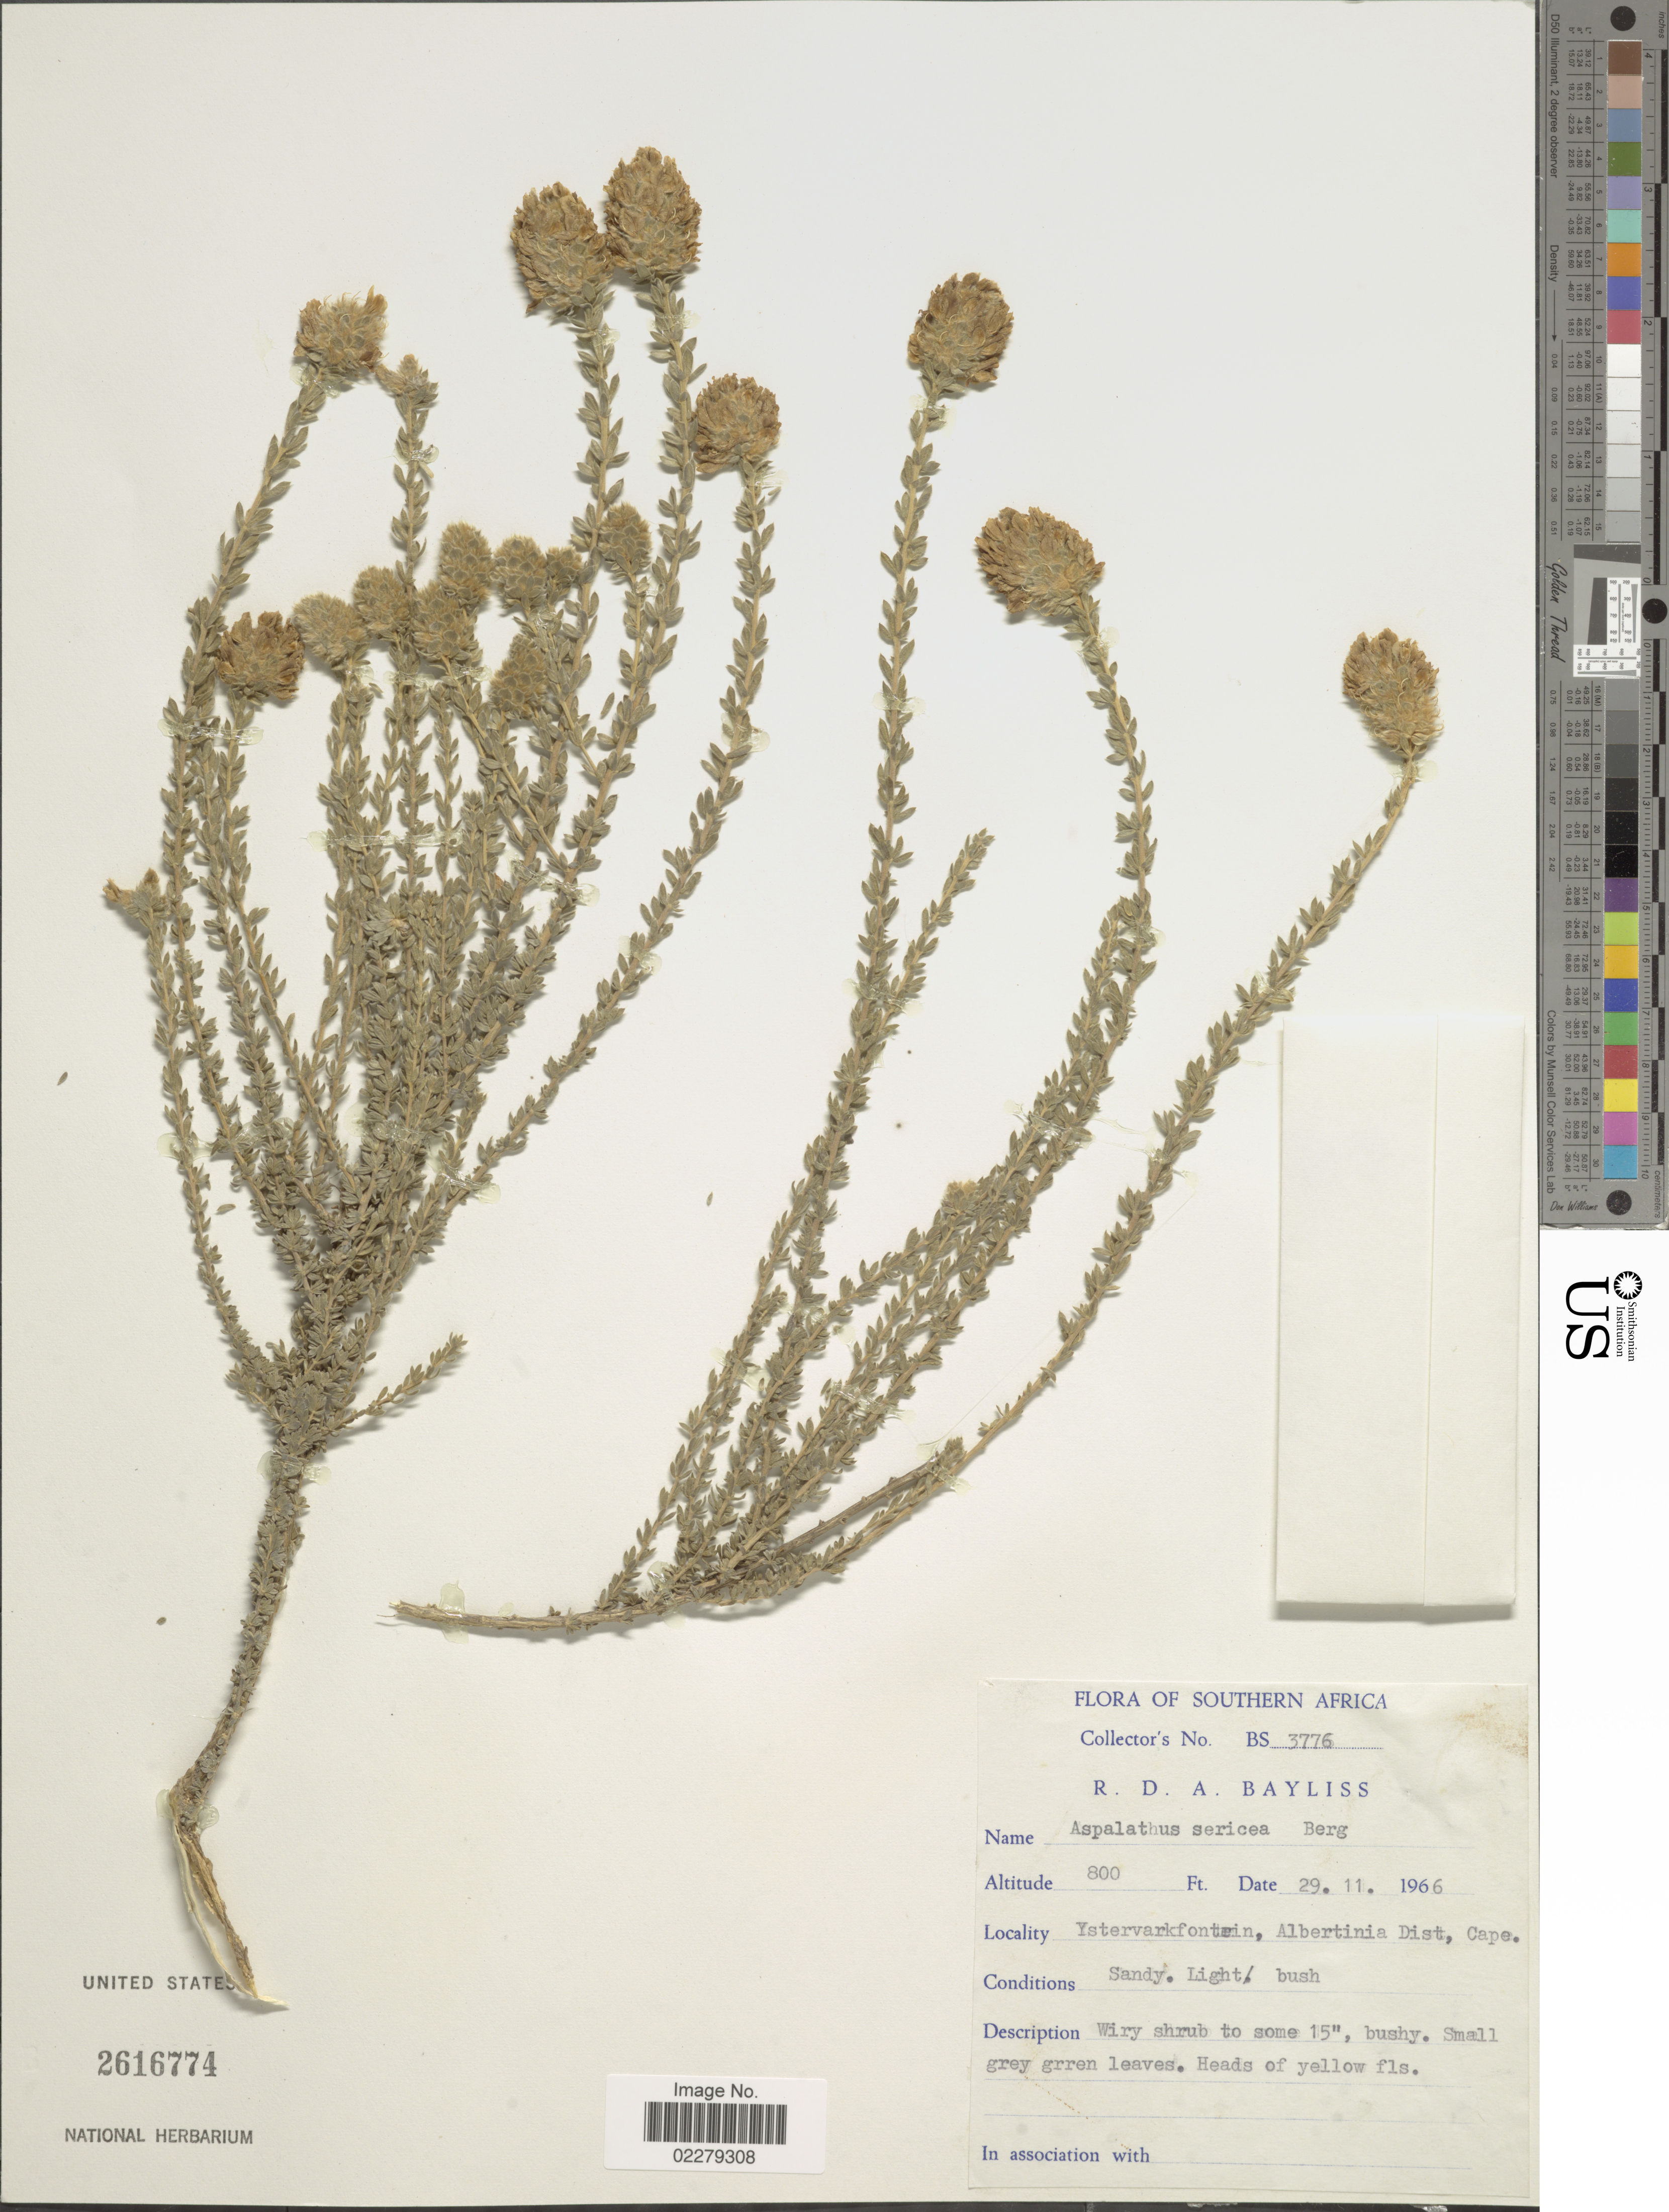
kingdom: Plantae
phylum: Tracheophyta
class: Magnoliopsida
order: Fabales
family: Fabaceae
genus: Aspalathus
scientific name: Aspalathus sericea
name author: P.J. Bergius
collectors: R. Bayliss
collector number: BS3776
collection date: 1966-11-29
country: South Africa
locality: Ystervarkfontein, Albertinia Dist, Cape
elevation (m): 244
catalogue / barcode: US 2616774